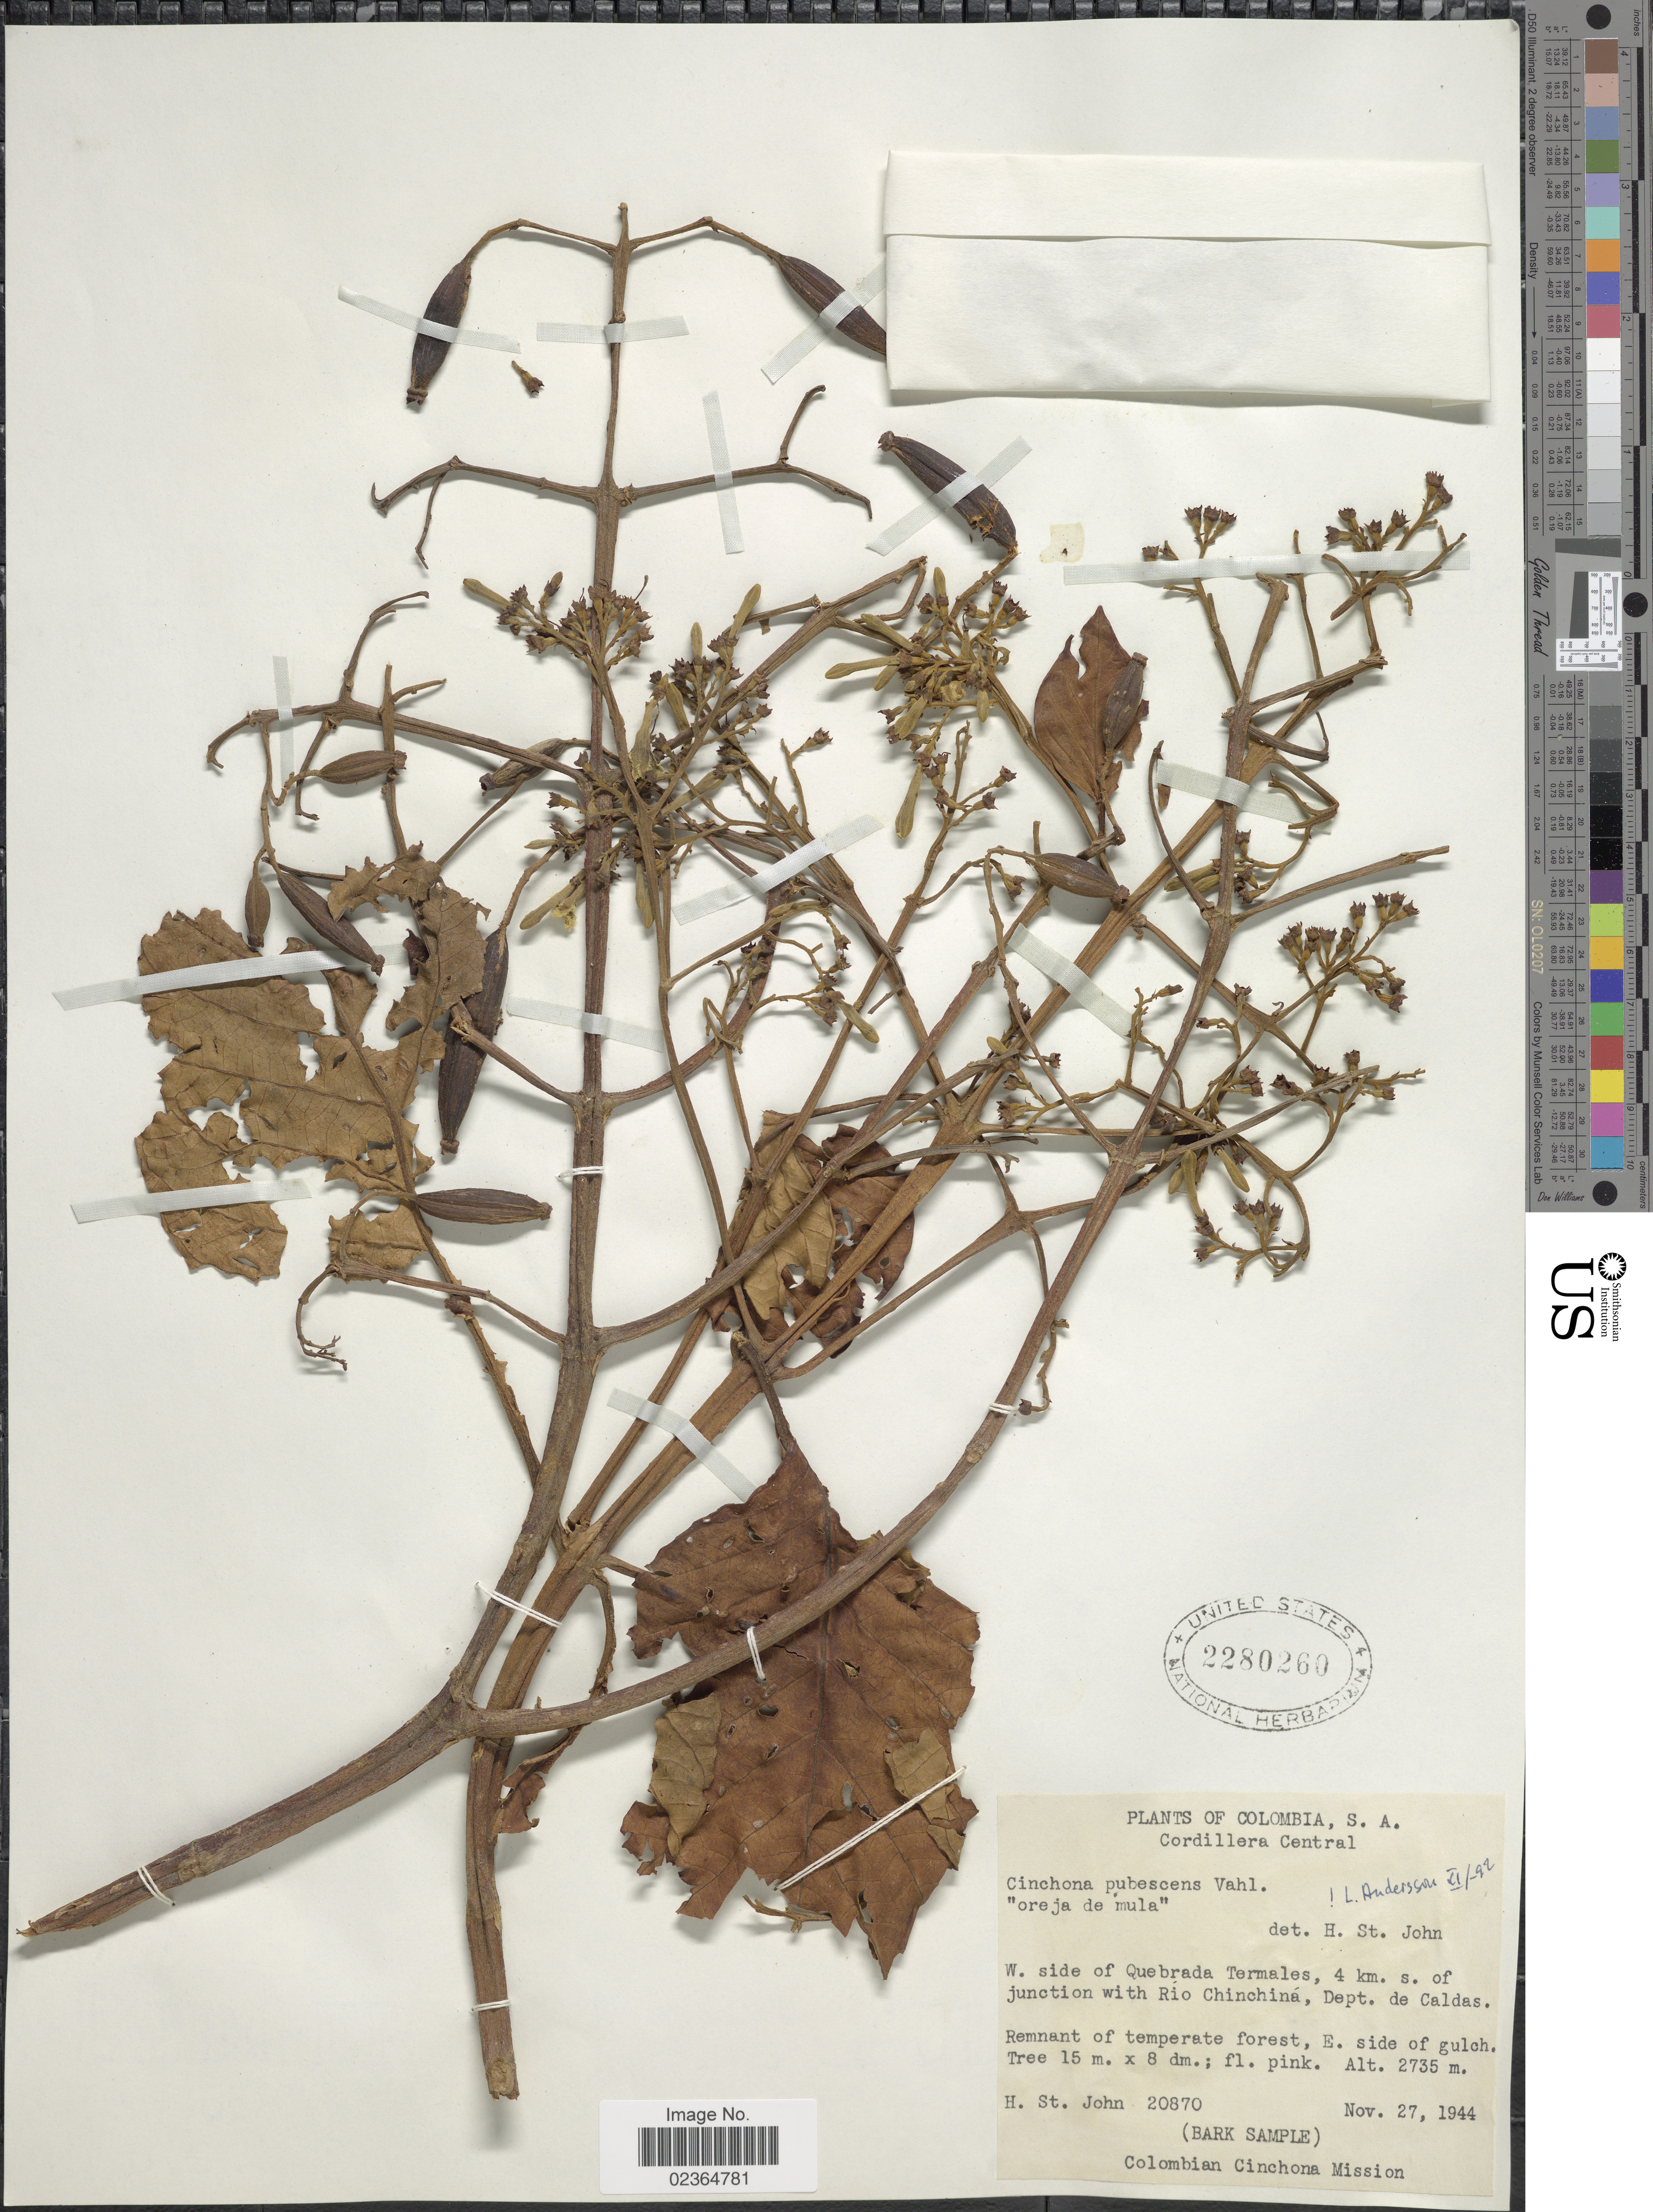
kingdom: Plantae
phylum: Tracheophyta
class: Magnoliopsida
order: Gentianales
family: Rubiaceae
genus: Cinchona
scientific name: Cinchona pubescens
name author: Vahl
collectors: H. St. John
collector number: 20870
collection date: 1944-11-27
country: Colombia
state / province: Caldas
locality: Cordillera Central. W. side of Quebrada Termales, 4 km. s. of junction with Río Chinchiná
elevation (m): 2735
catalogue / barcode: US 2280260